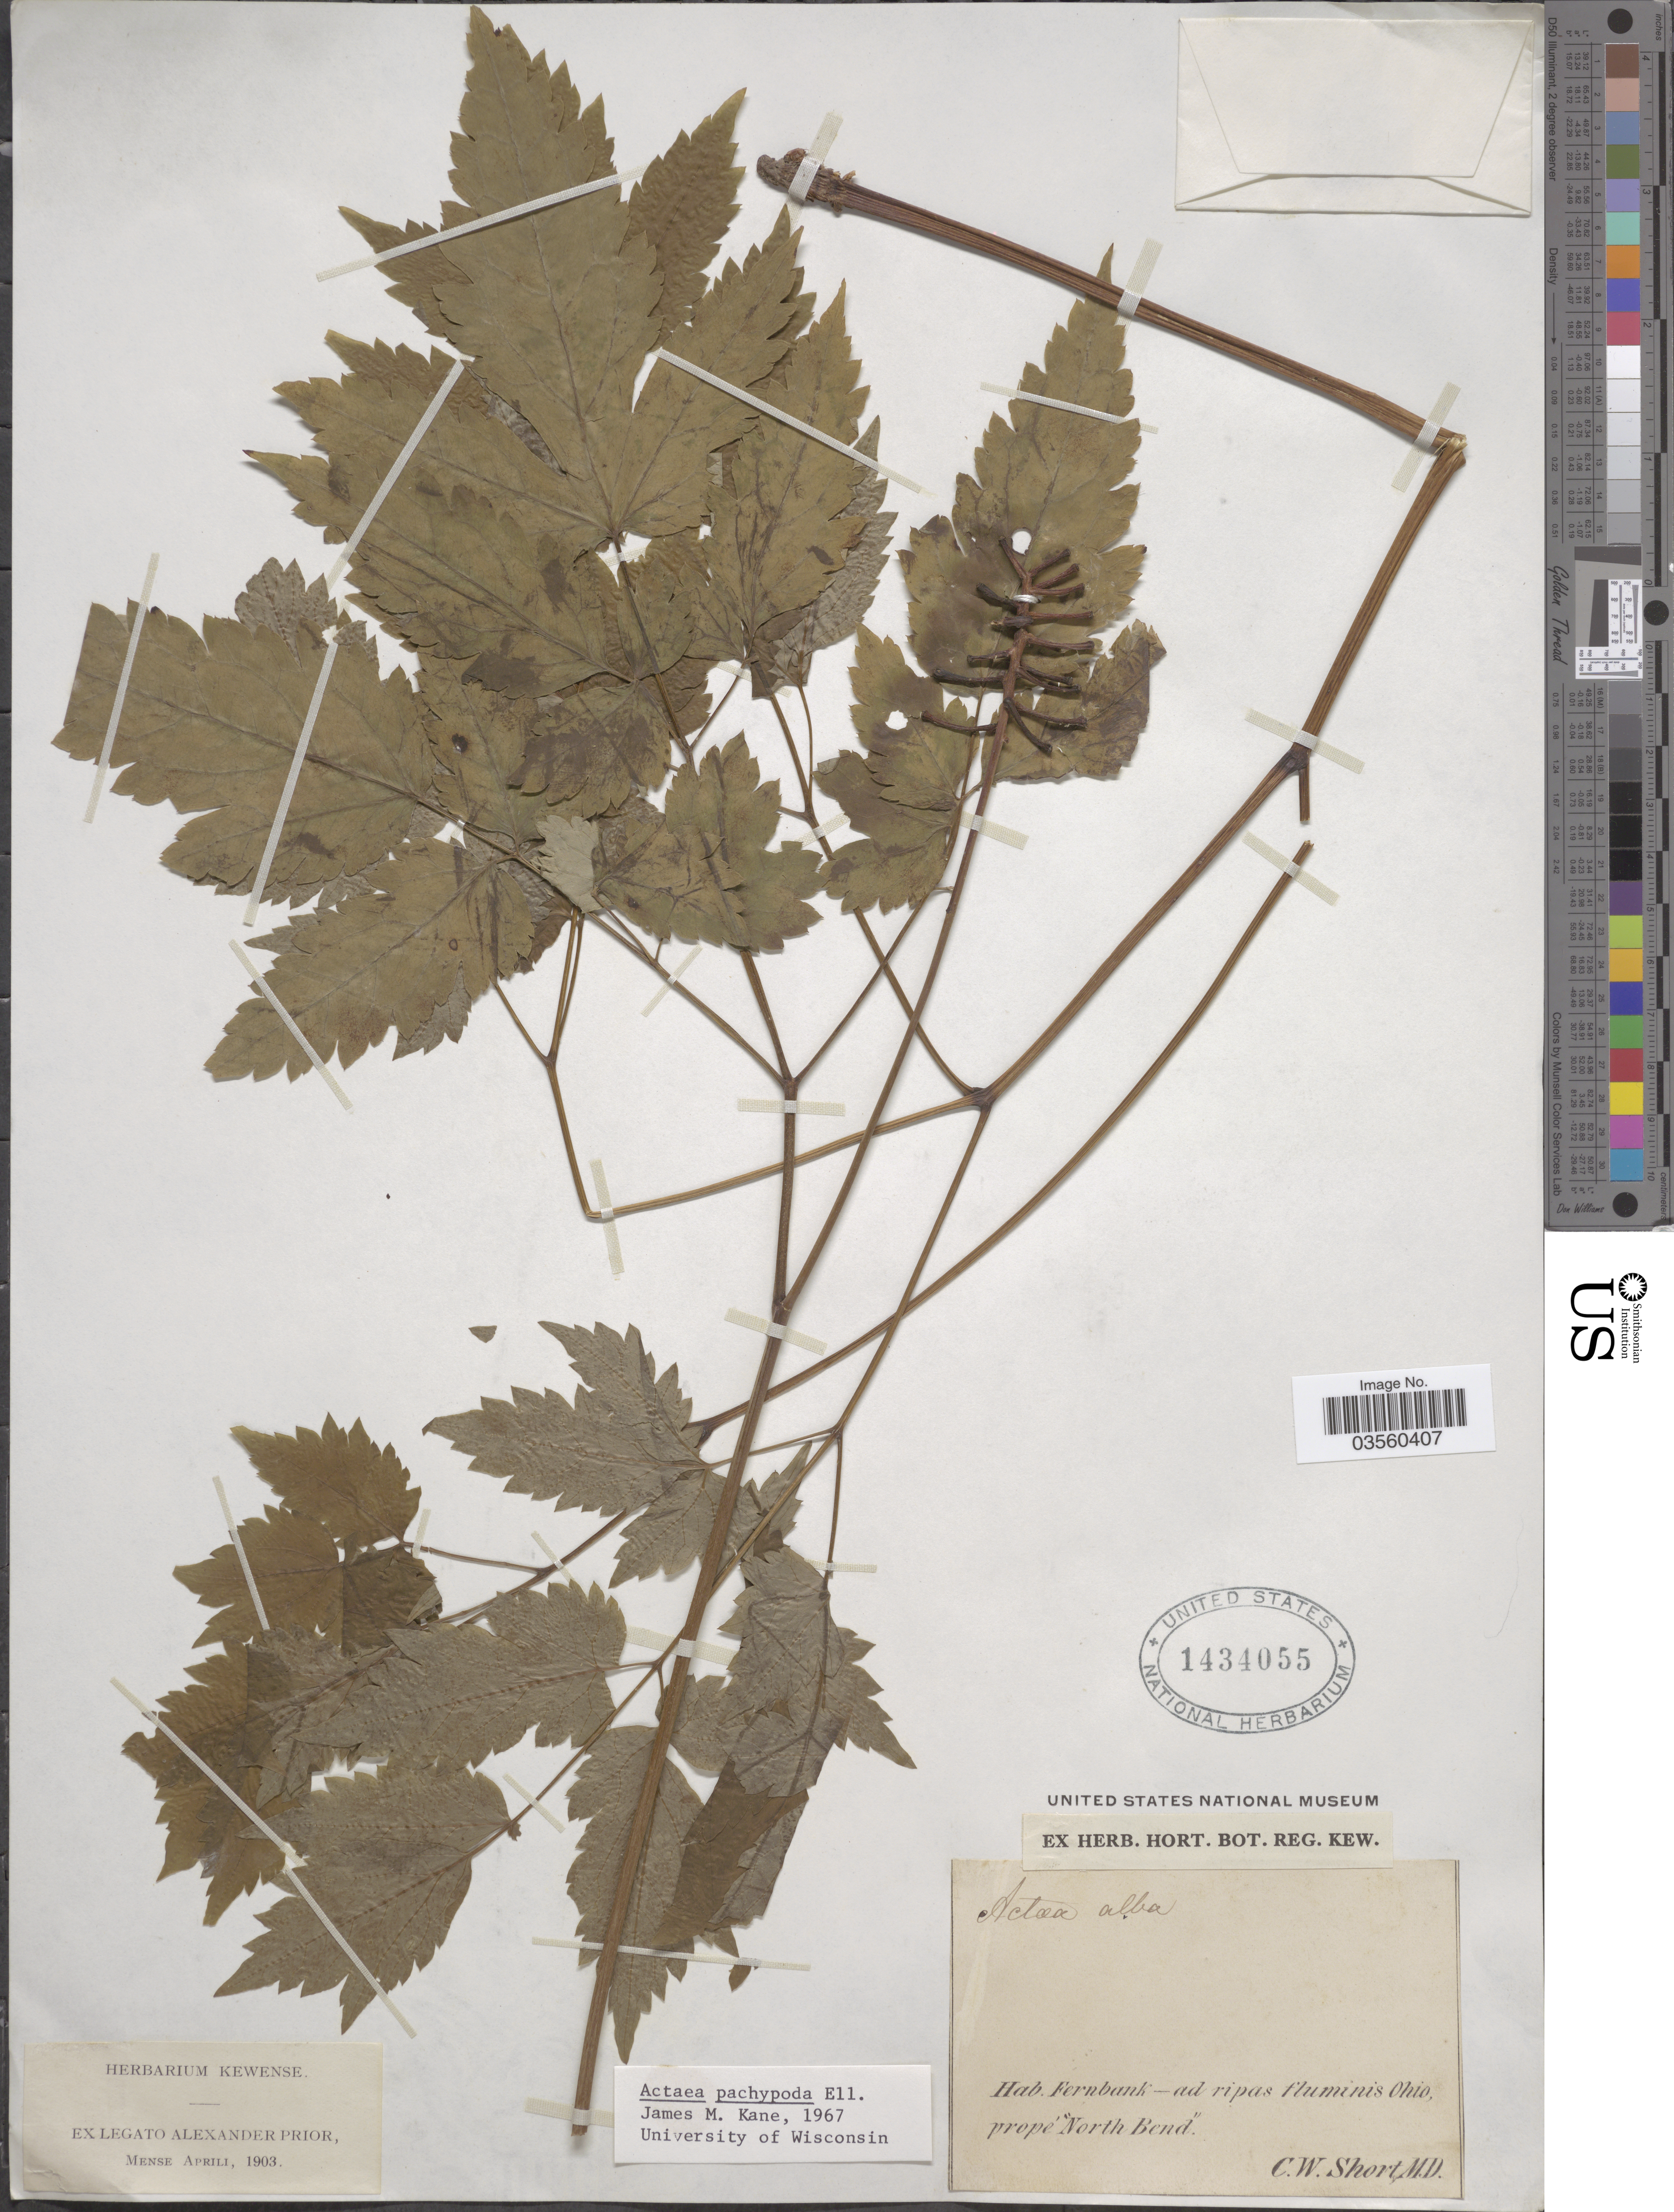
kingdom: Plantae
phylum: Tracheophyta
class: Magnoliopsida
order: Ranunculales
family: Ranunculaceae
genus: Actaea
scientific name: Actaea pachypoda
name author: Elliott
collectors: C. W. Short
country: United States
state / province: Ohio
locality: Fernbank - ad ripus fluminis prope "North Bend."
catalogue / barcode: US 1434055